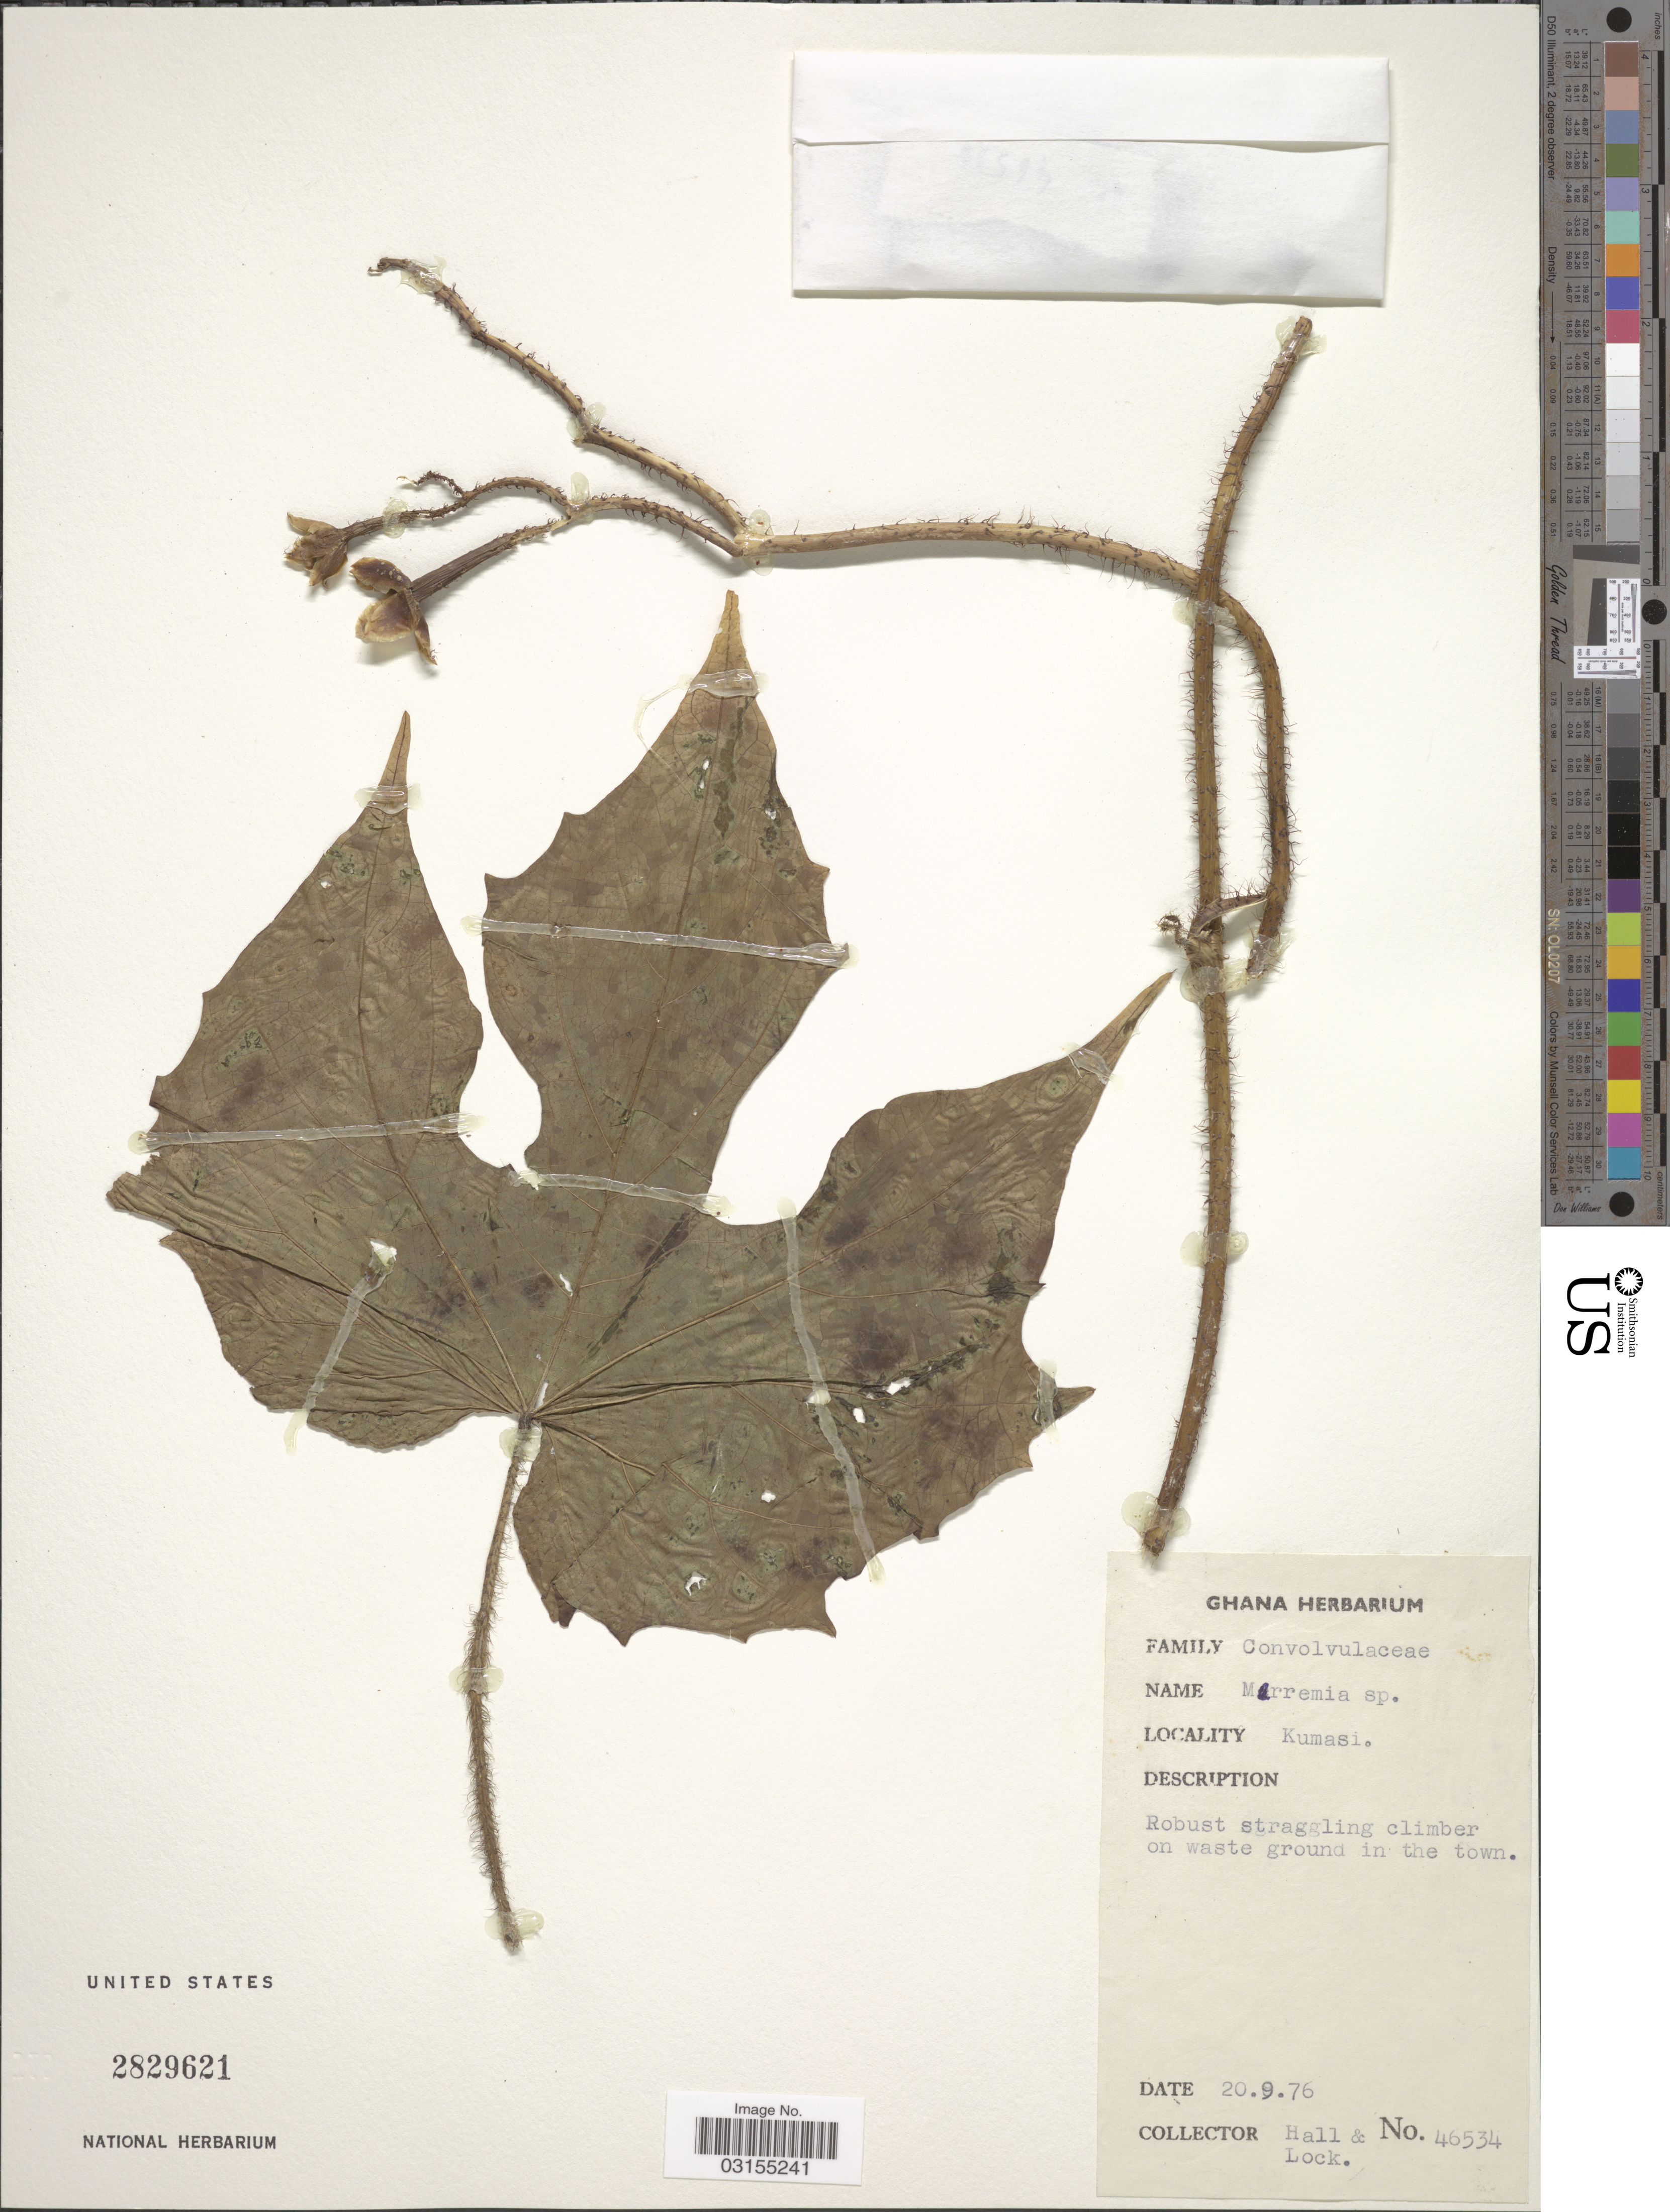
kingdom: Plantae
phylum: Tracheophyta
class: Magnoliopsida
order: Solanales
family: Convolvulaceae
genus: Ipomoea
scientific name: Ipomoea setosa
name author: Ker Gawl.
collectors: -- Hall & -. Lock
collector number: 46534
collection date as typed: Transcribed d/m/y: 20/9/76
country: Ghana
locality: Kumasi.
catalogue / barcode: US 2829621